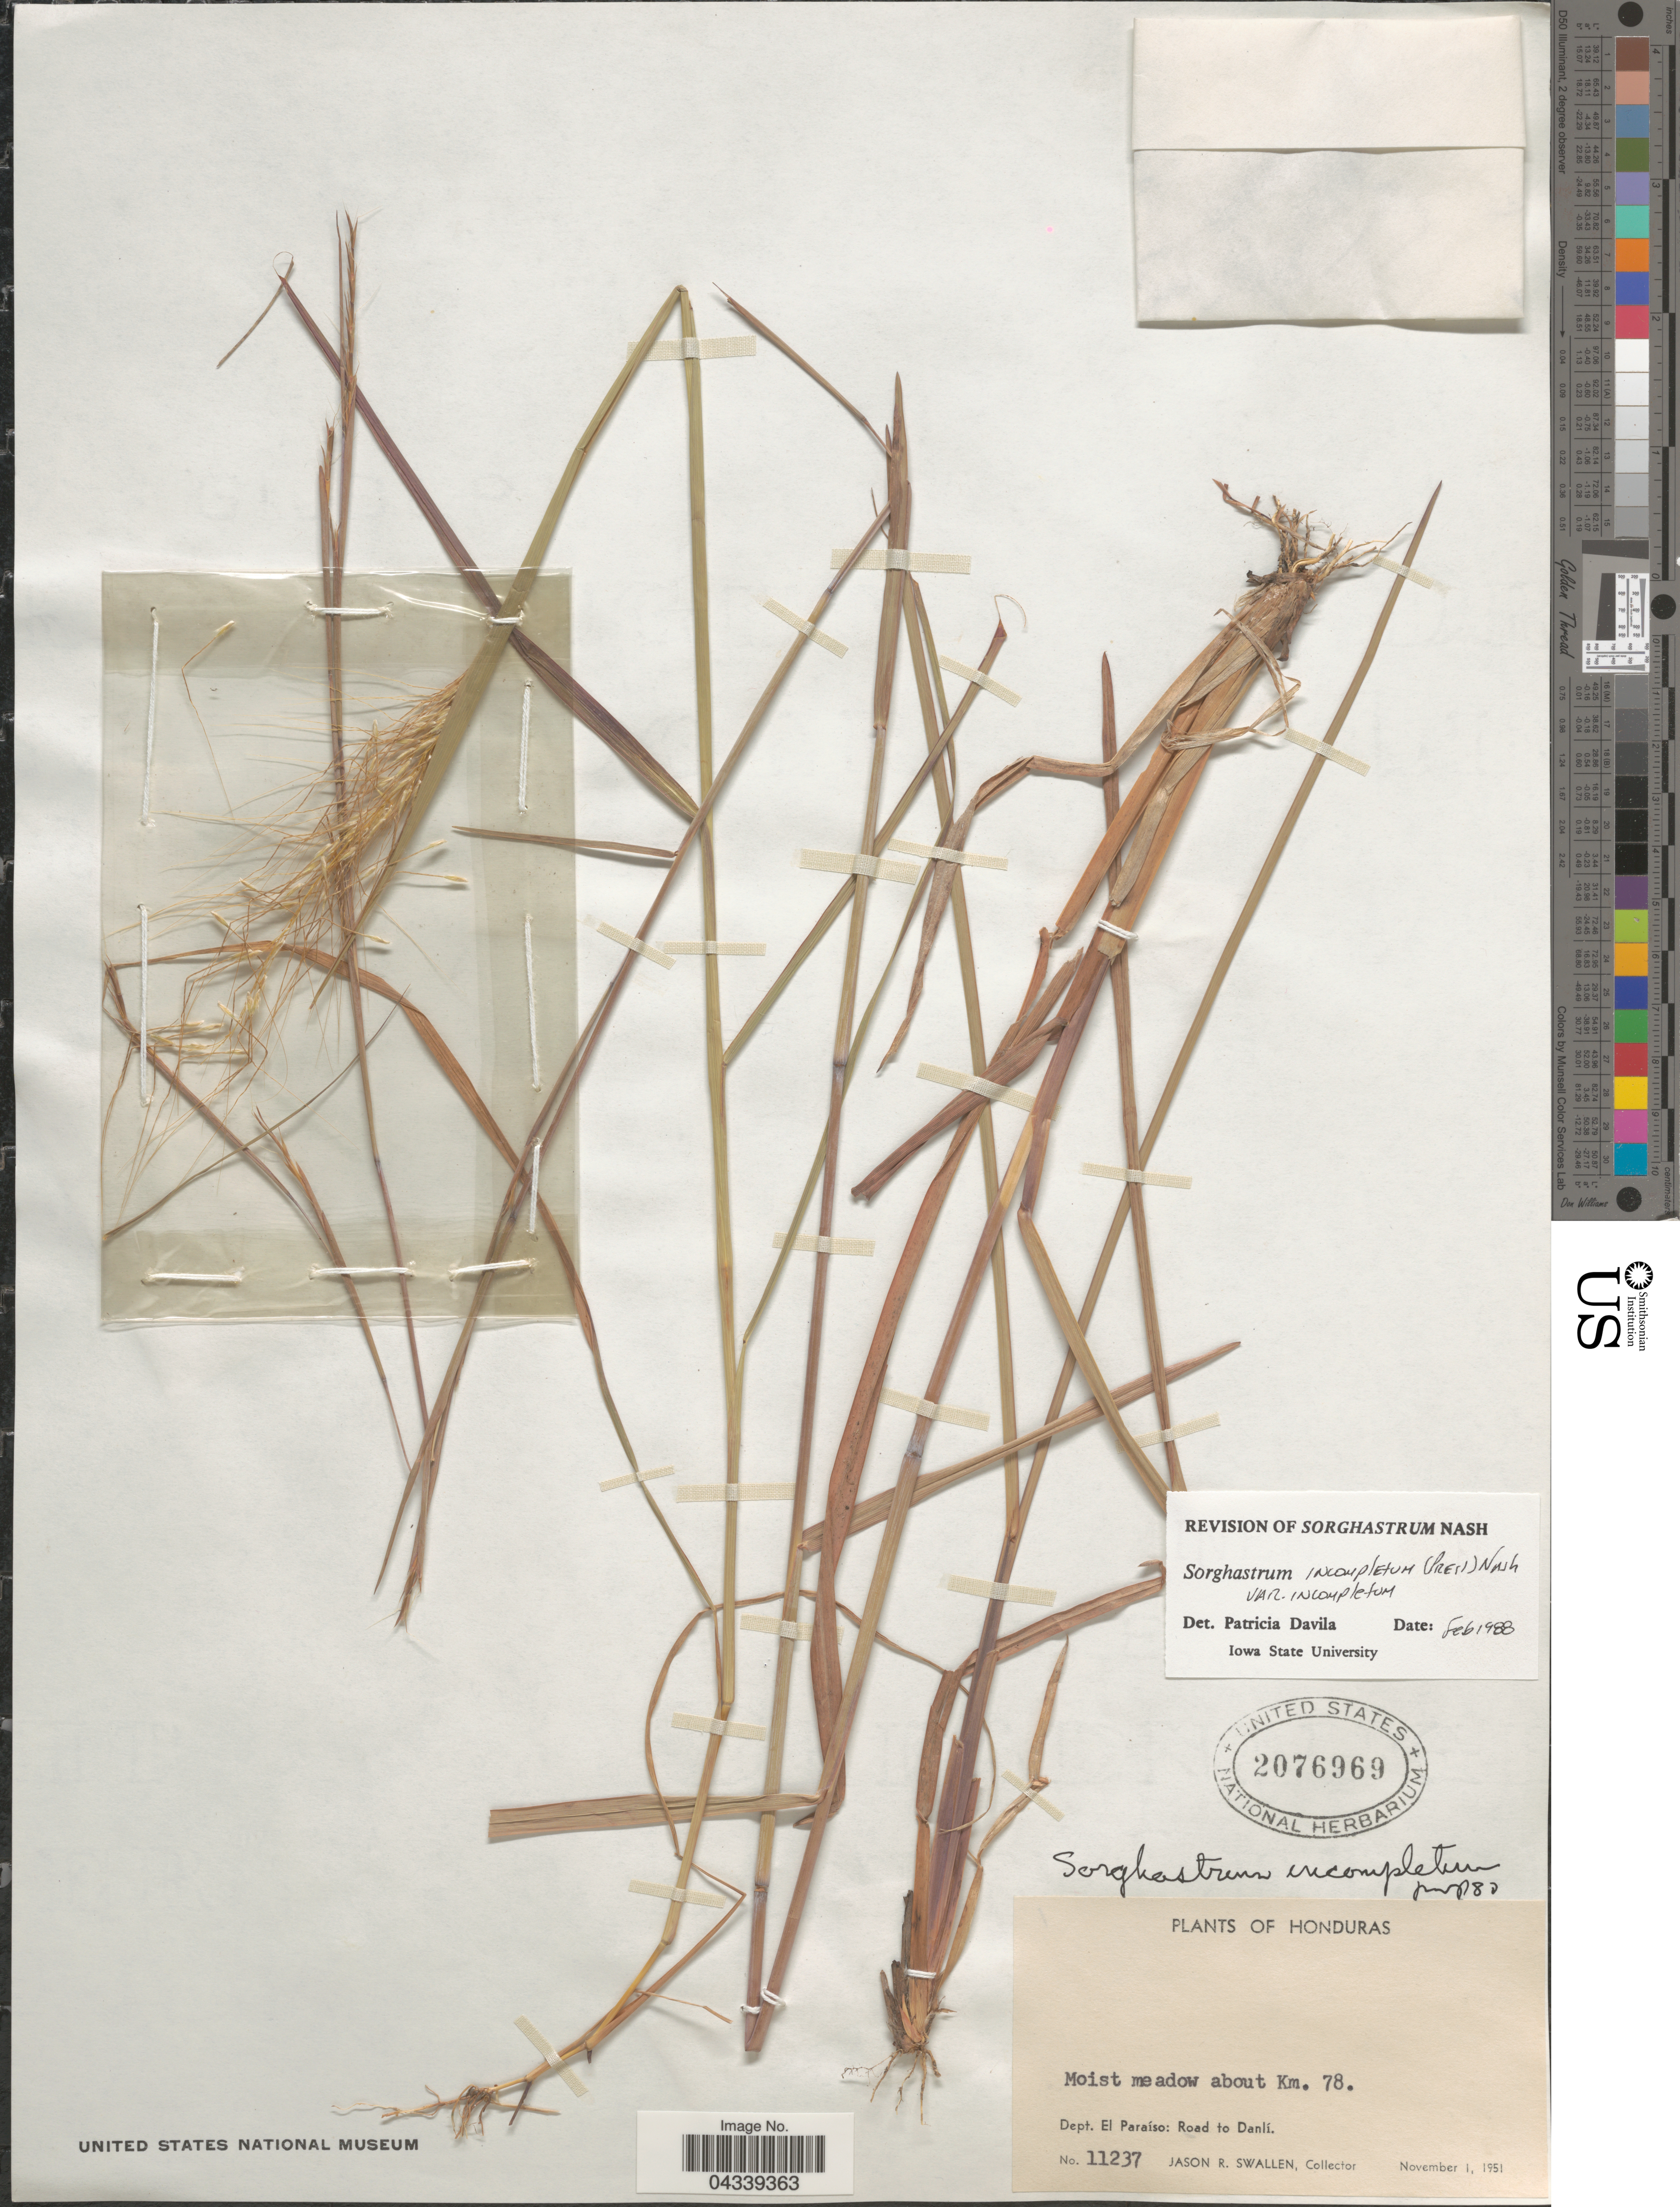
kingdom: Plantae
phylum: Tracheophyta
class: Liliopsida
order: Poales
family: Poaceae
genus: Sorghastrum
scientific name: Sorghastrum incompletum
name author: (J. Presl) Nash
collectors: J. R. Swallen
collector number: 11237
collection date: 1951-11-01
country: Honduras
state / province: El Paraiso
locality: Moist meadow about Km. 78. Dept. El Paraíso: Road to Danlí.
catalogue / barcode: US 2076969